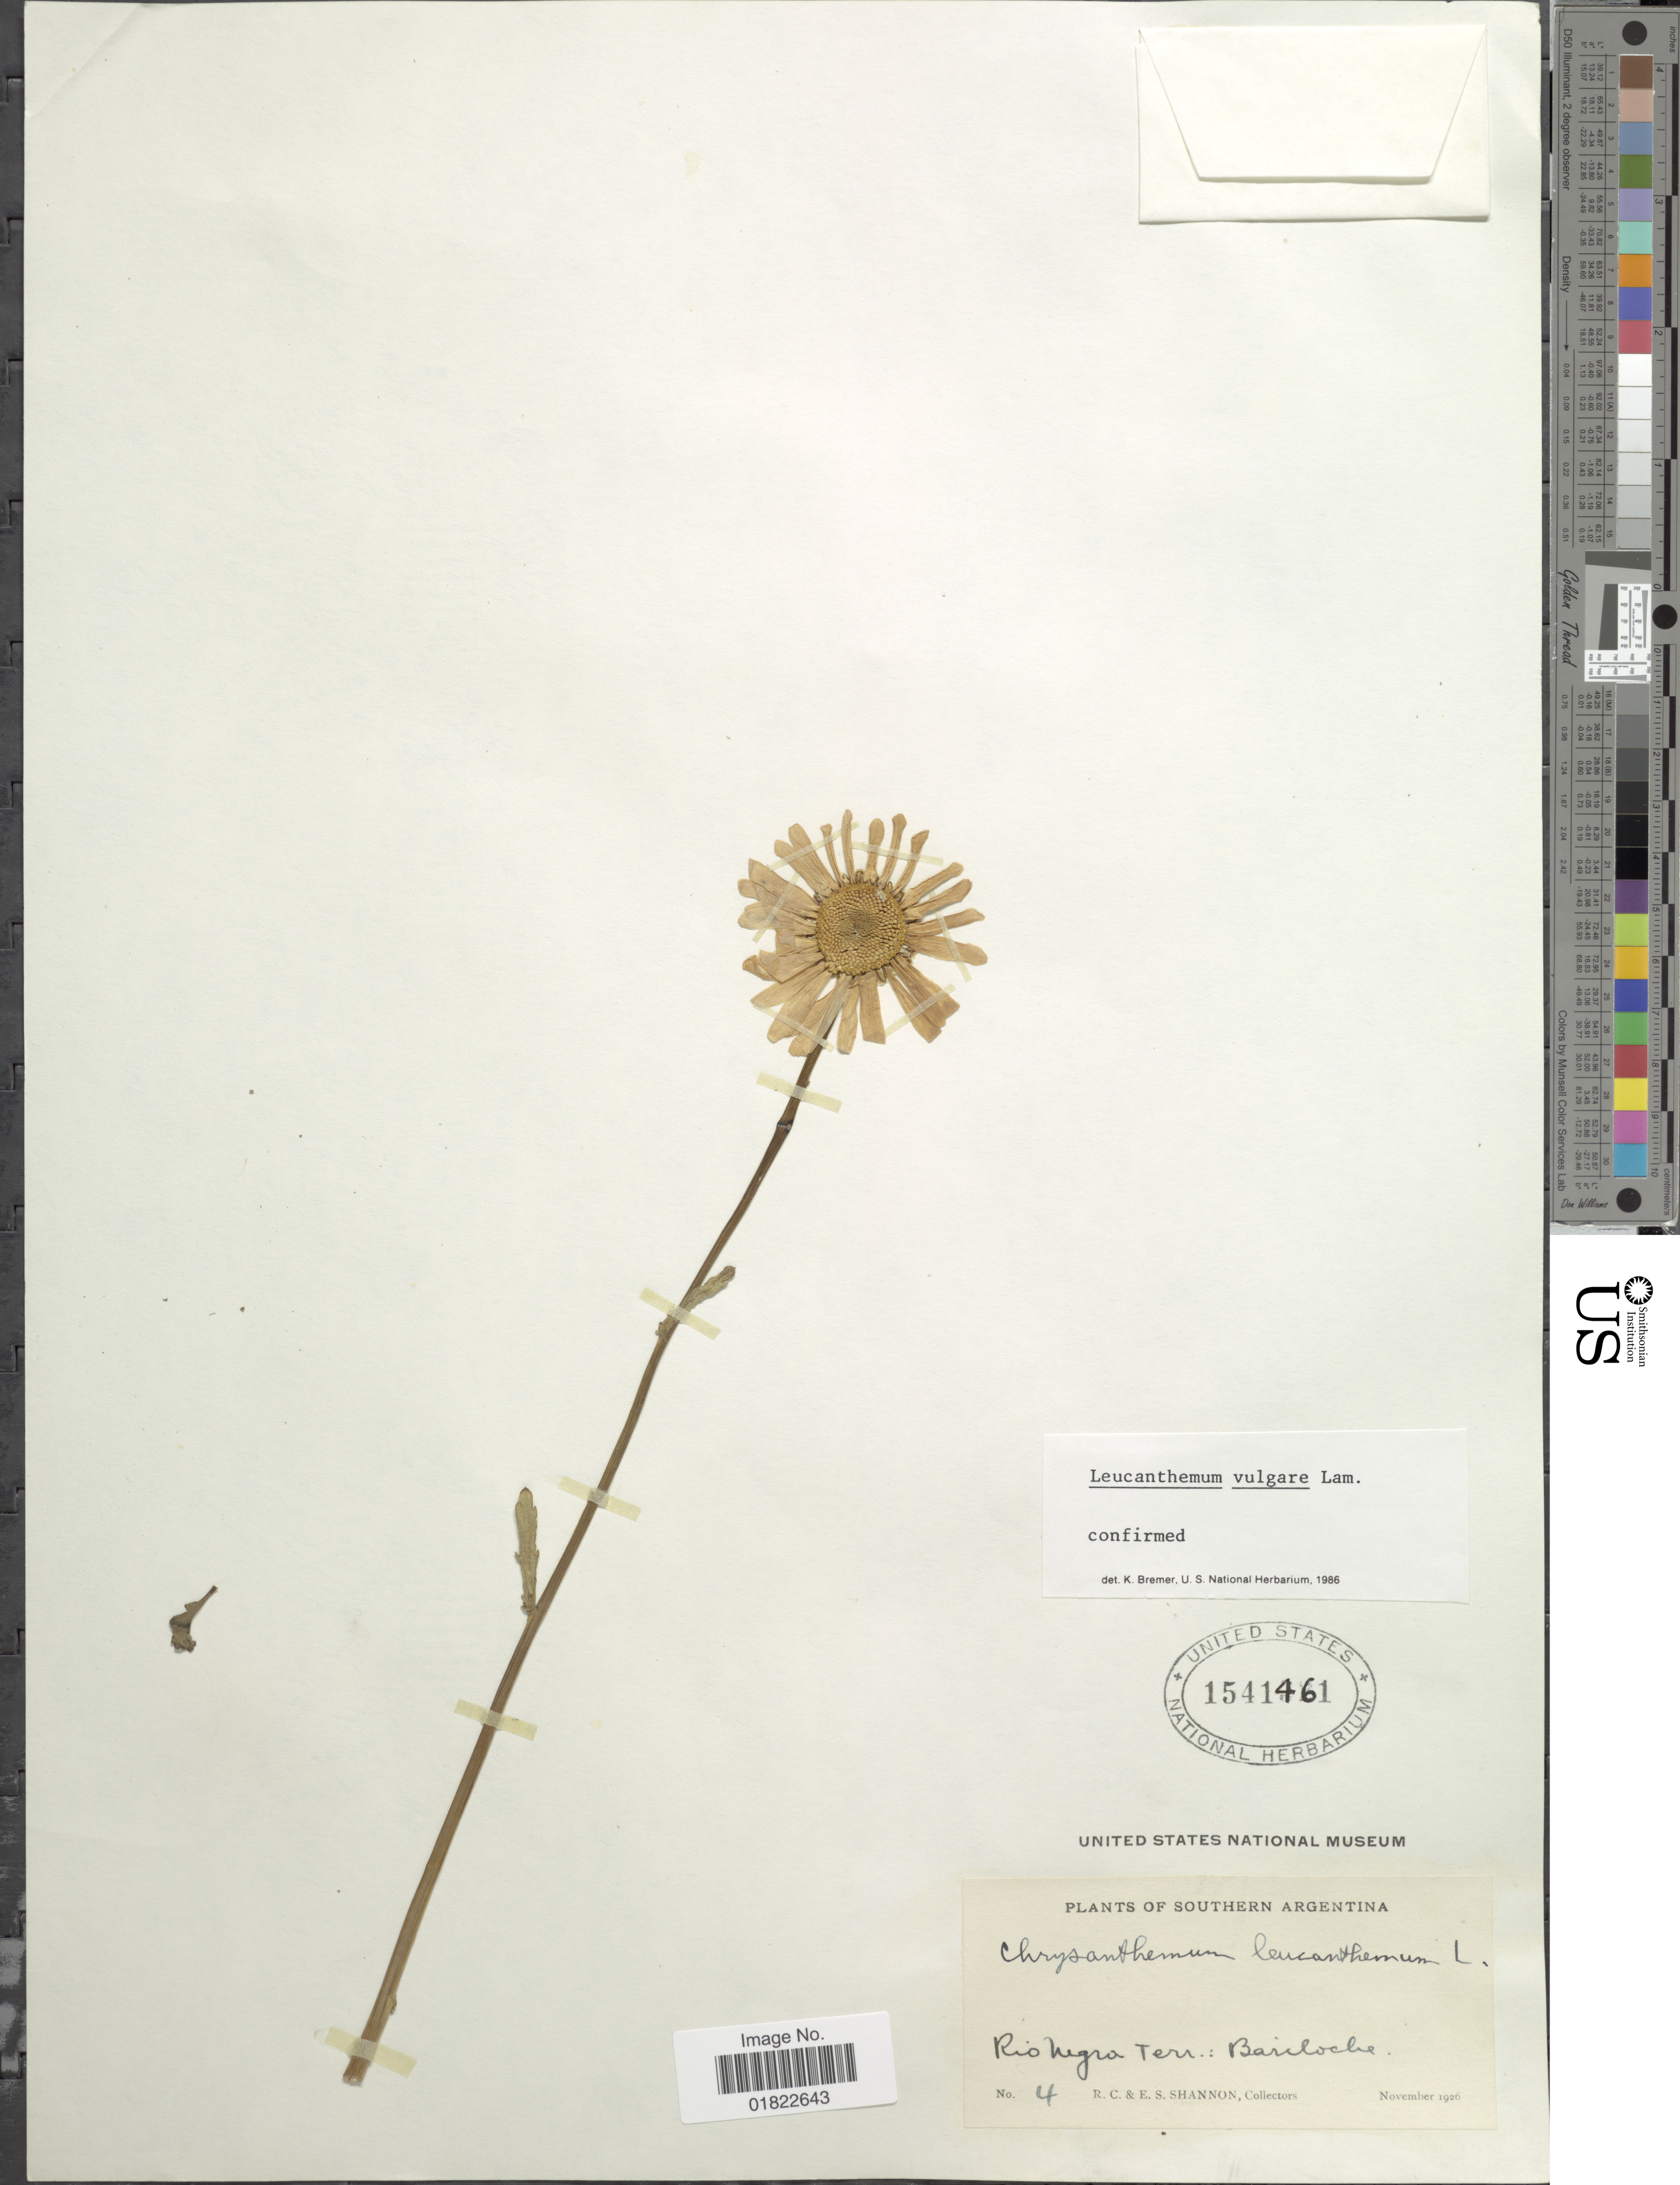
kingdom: Plantae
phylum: Tracheophyta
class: Magnoliopsida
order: Asterales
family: Asteraceae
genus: Leucanthemum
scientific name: Leucanthemum vulgare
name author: Lam.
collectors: R. Shannon & E. Shannon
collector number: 4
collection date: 1926-11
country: Argentina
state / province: Rio Negro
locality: Rio Negro Terr.: Bariloche, Southern Argentina.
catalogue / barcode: US 1541461